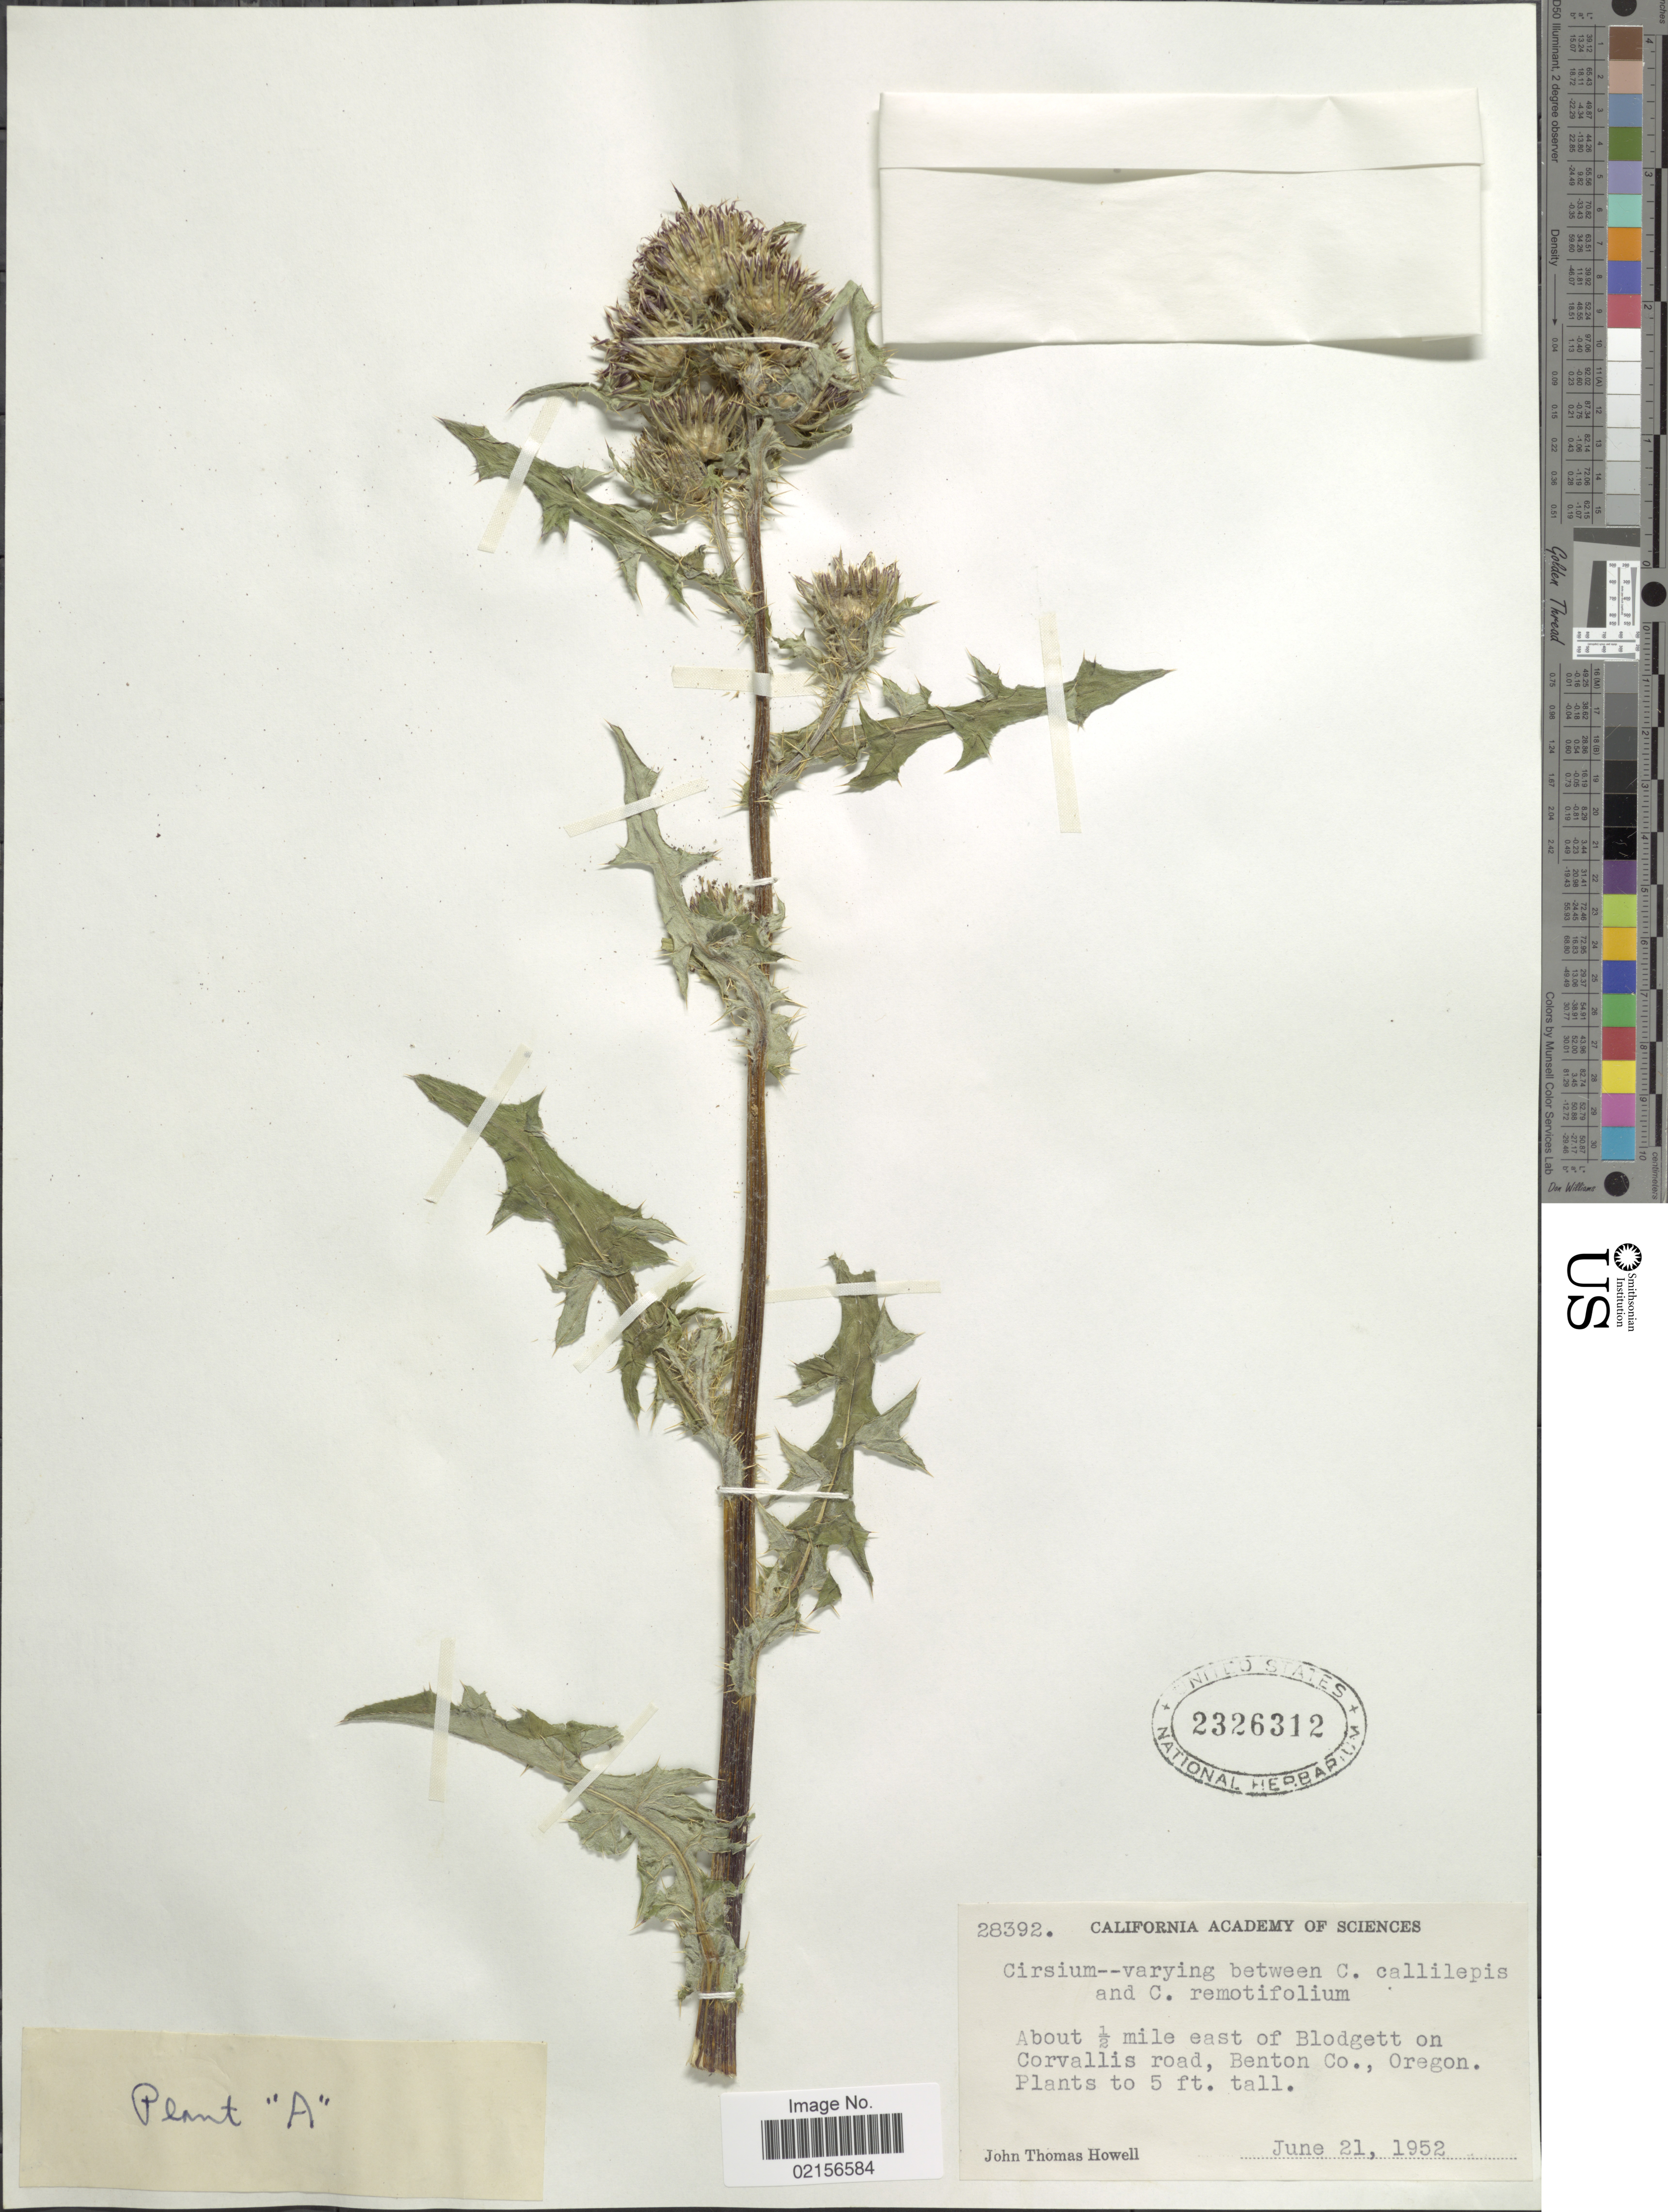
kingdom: Plantae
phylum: Tracheophyta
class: Magnoliopsida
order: Asterales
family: Asteraceae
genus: Cirsium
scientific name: Cirsium remotifolium var. odontolepis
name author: Petr.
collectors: J. T. Howell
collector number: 28392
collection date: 1952-06-21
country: United States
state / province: Oregon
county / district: Benton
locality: About ½ mile east of Blodgett on Corvallis road, Benton Co.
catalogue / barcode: US 2326312